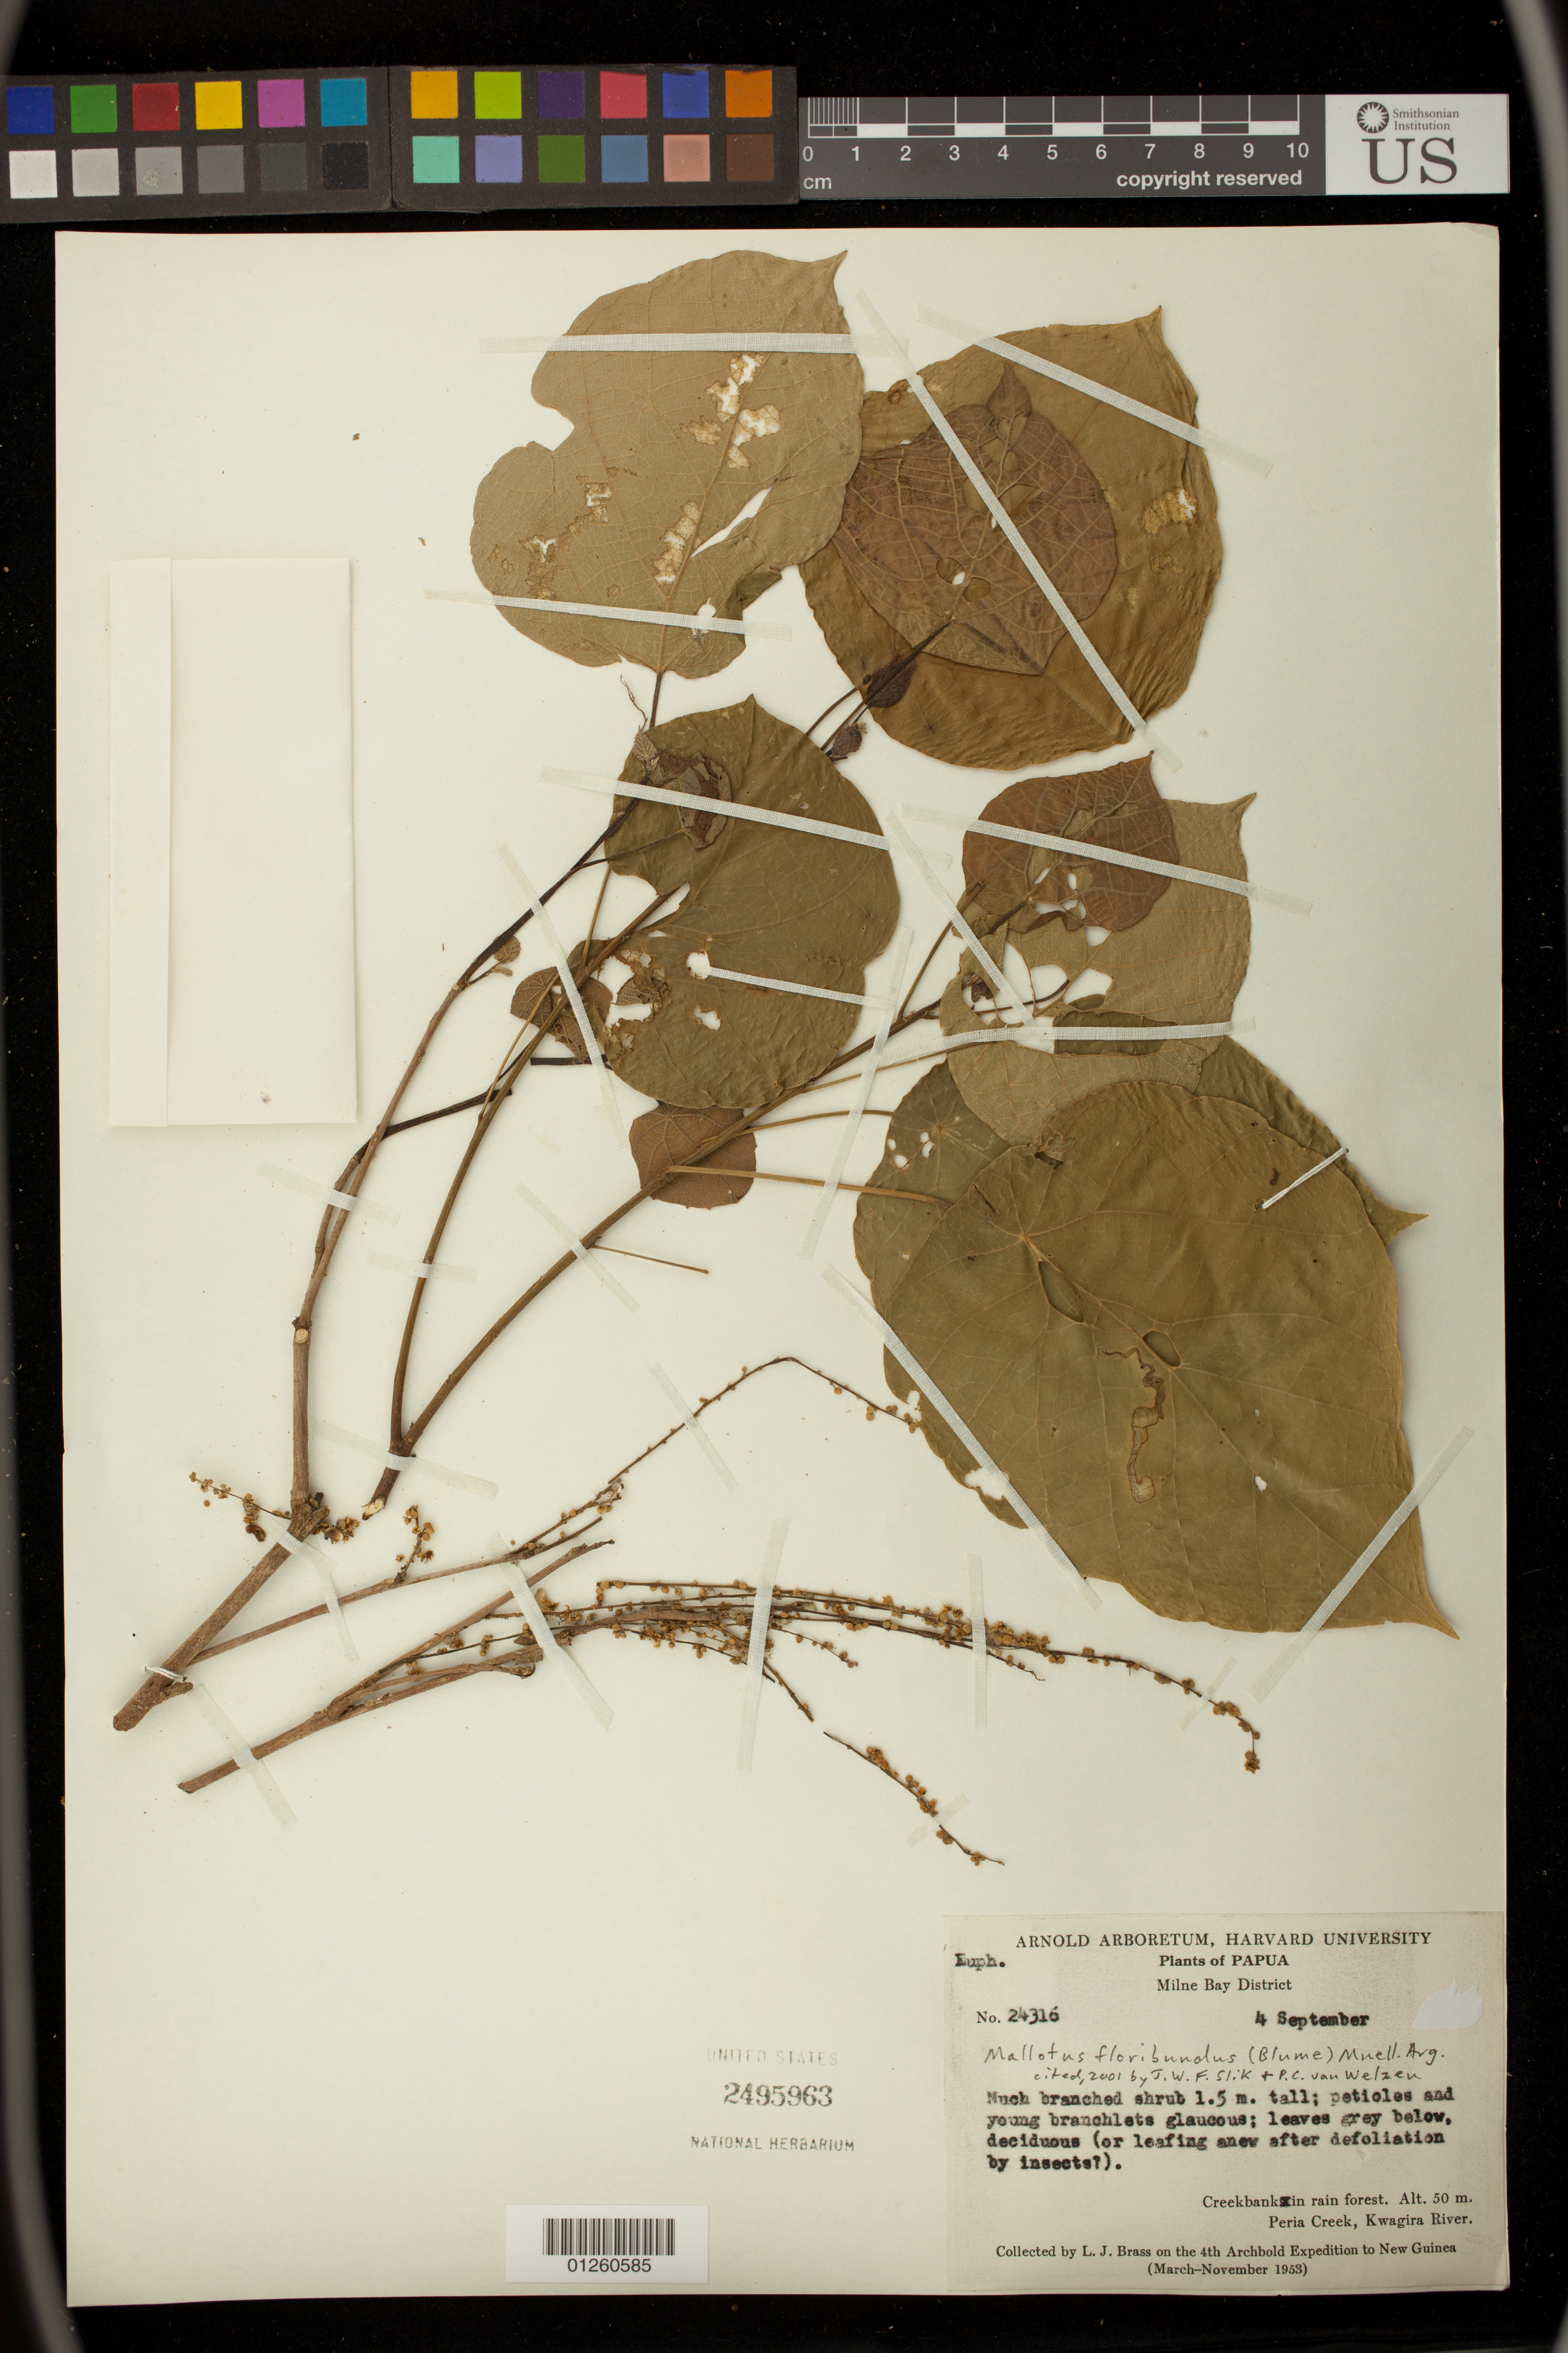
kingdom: Plantae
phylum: Tracheophyta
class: Magnoliopsida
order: Malpighiales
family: Euphorbiaceae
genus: Mallotus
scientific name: Mallotus floribundus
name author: (Blume) Müll. Arg.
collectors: L. J. Brass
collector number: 24316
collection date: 1953-09-04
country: Papua New Guinea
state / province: Milne Bay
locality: Creekbank in rain forest. Peria Creek, Kwagira River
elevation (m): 50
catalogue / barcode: US 2495963